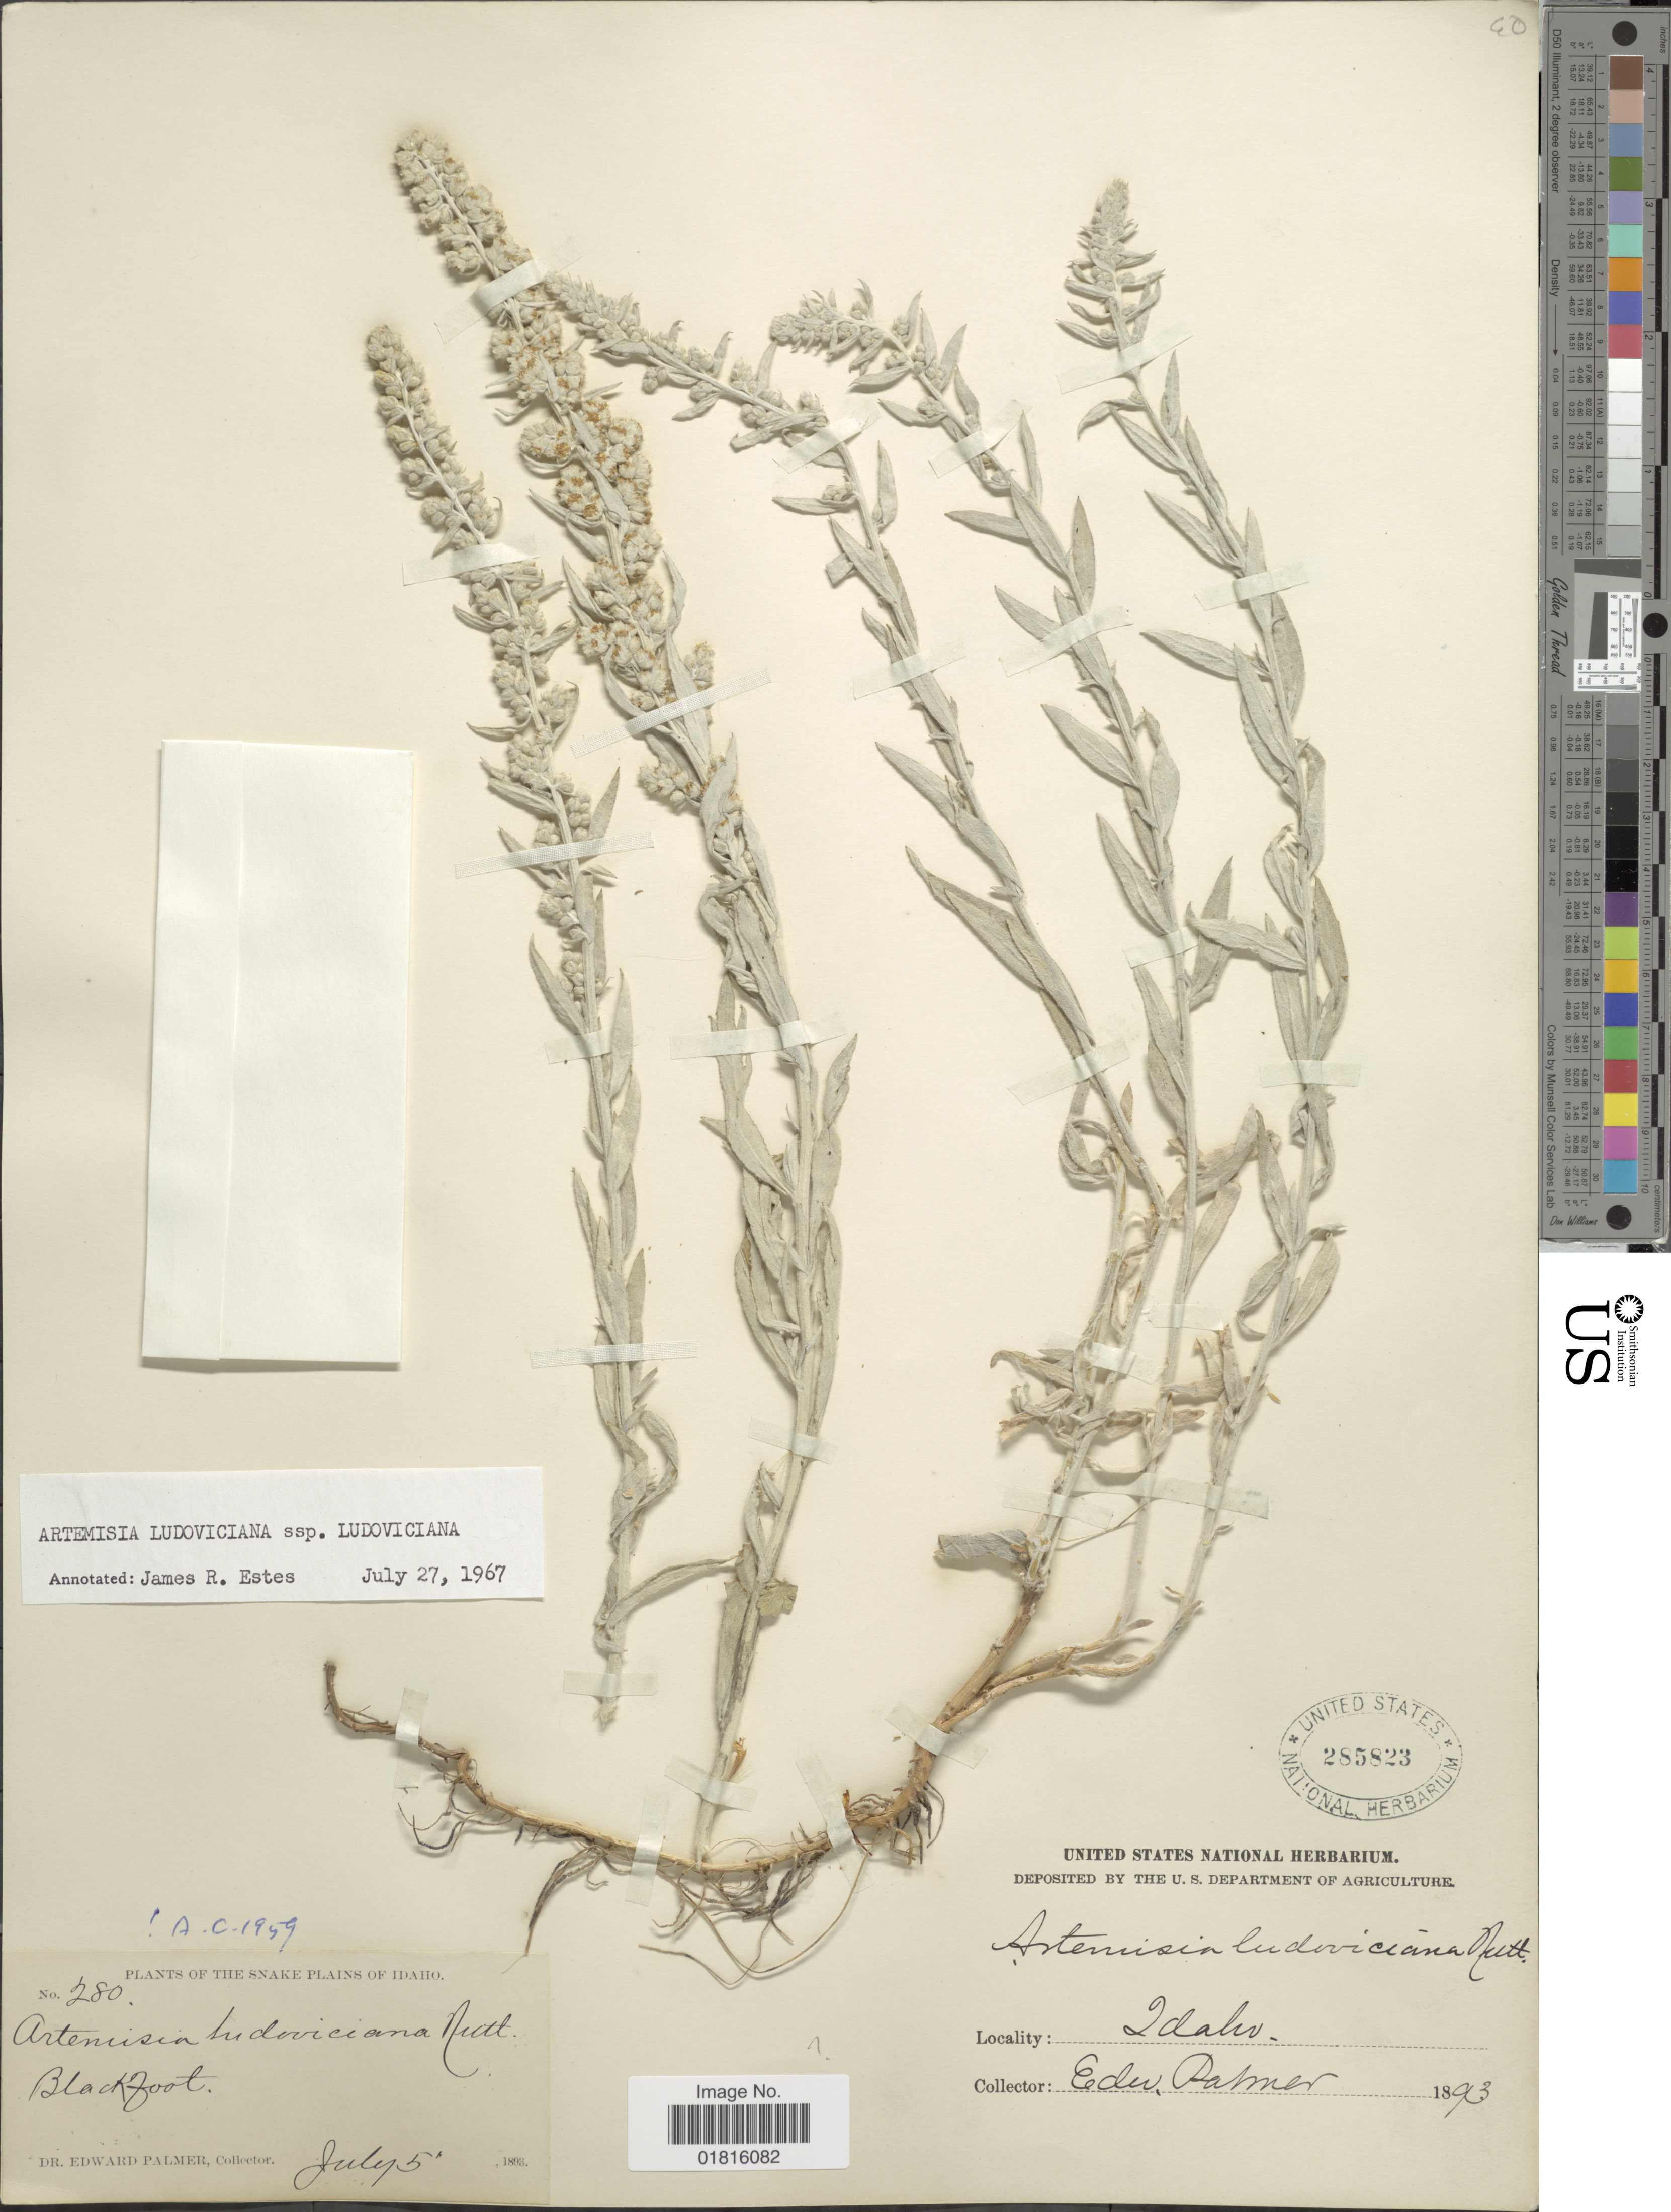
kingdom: Plantae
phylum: Tracheophyta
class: Magnoliopsida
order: Asterales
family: Asteraceae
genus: Artemisia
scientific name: Artemisia ludoviciana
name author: Nutt.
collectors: E. Palmer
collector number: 280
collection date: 1893-07-05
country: United States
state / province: Idaho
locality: Snake plains of Idaho, Blackfoot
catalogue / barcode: US 285823